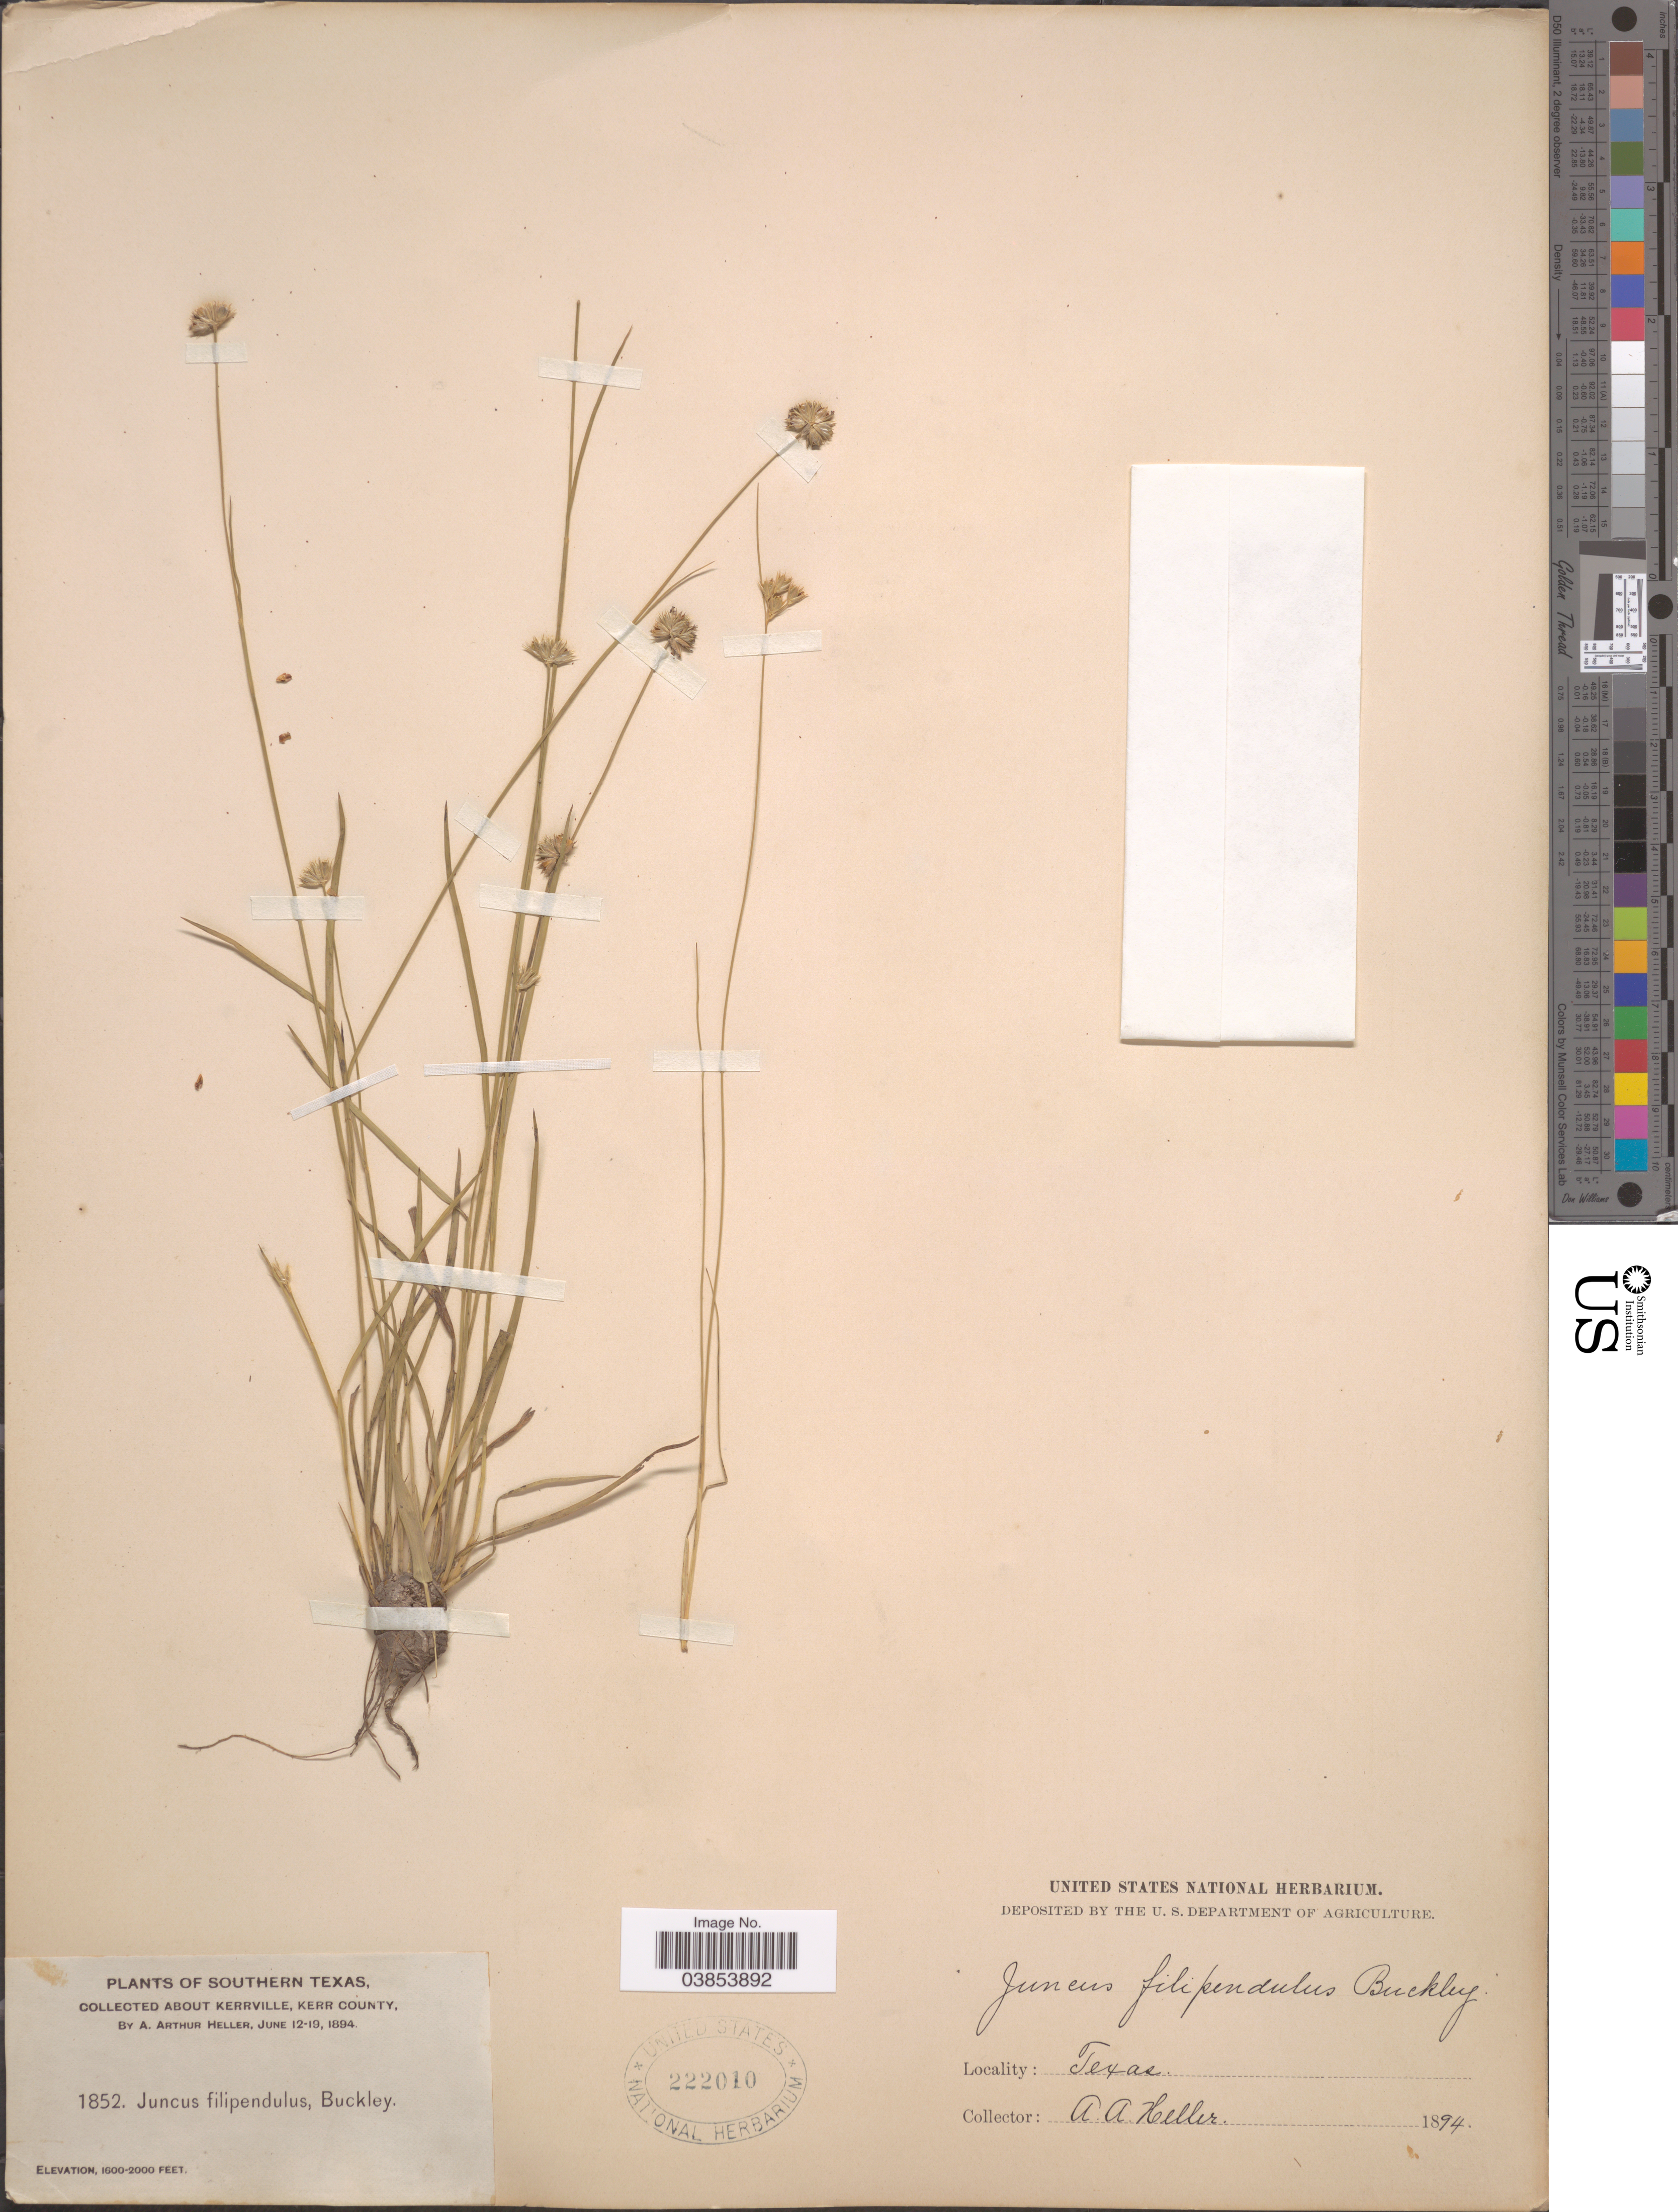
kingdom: Plantae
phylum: Tracheophyta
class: Liliopsida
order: Poales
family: Juncaceae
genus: Juncus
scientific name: Juncus filipendulus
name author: Buckley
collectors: A. A. Heller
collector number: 1852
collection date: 1894-06-12/1894-06-19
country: United States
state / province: Texas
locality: Southern Texas, about Kerrville, Kerr County.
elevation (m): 488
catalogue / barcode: US 222010